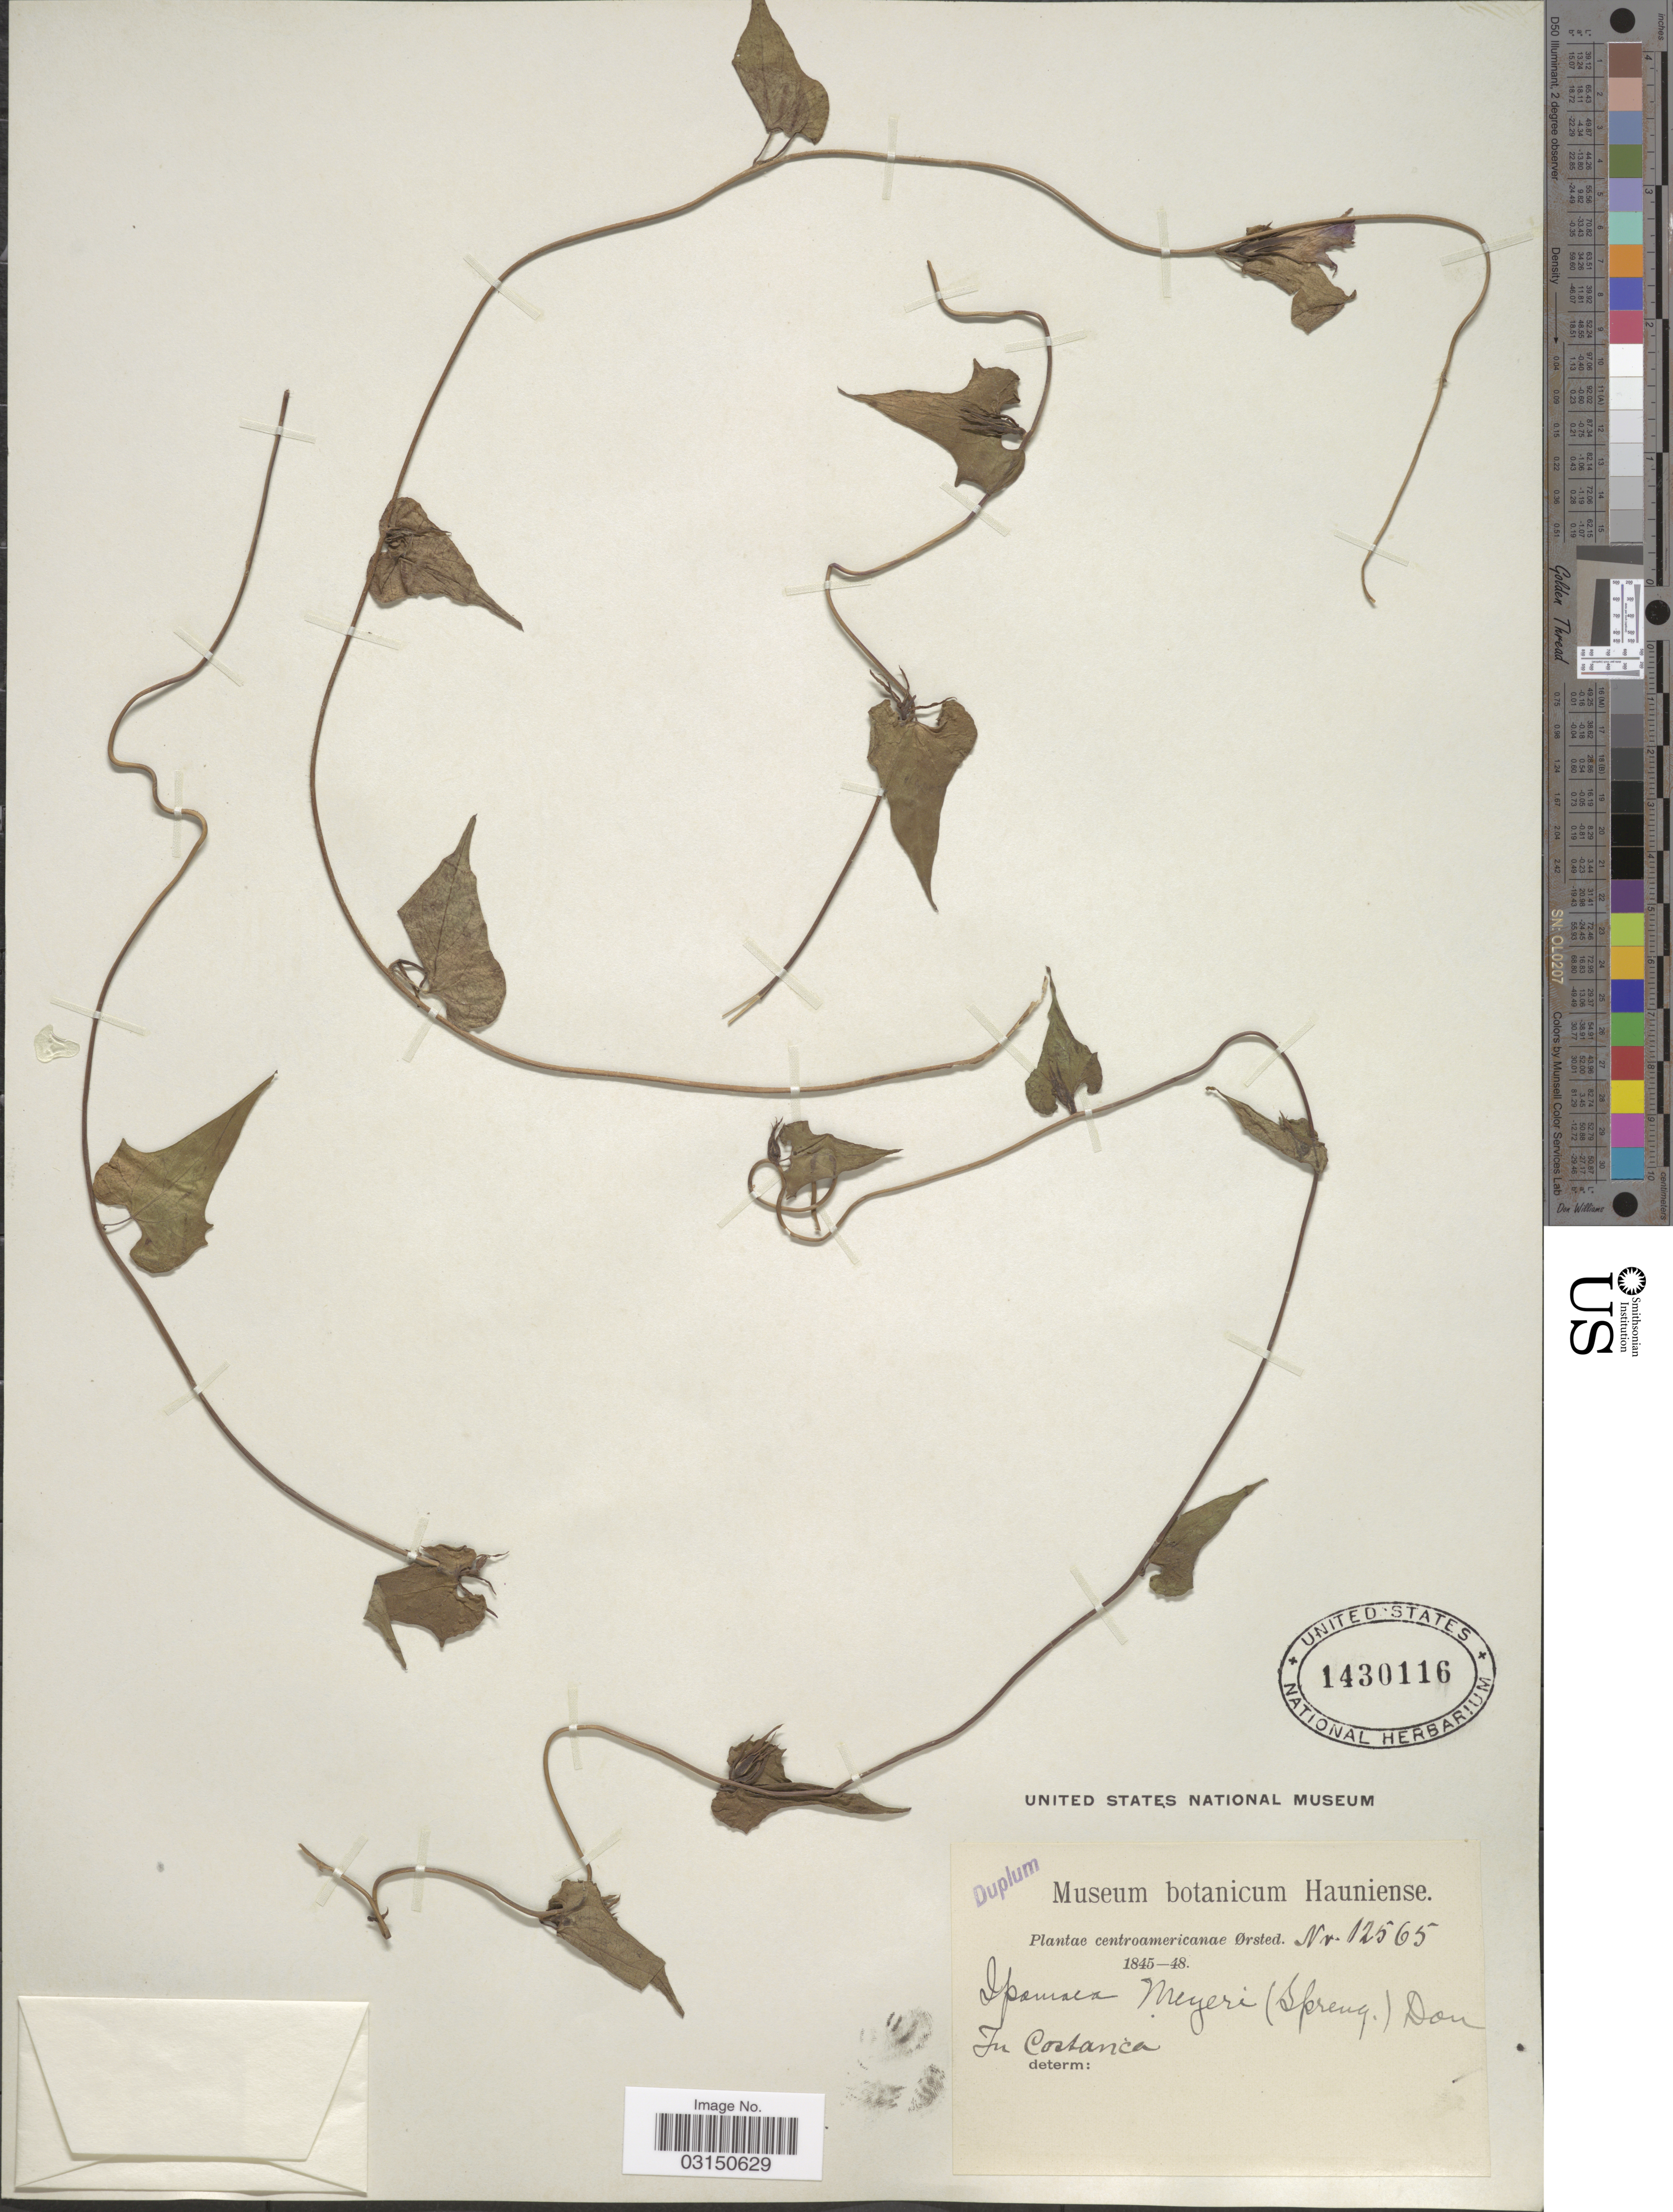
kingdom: Plantae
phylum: Tracheophyta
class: Magnoliopsida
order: Solanales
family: Convolvulaceae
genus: Ipomoea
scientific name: Ipomoea meyeri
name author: (Spreng.) G. Don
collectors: Ørsted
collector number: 12565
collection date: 1845/1848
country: Costa Rica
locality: Centroamericanae. In Costarica.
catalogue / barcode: US 1430116